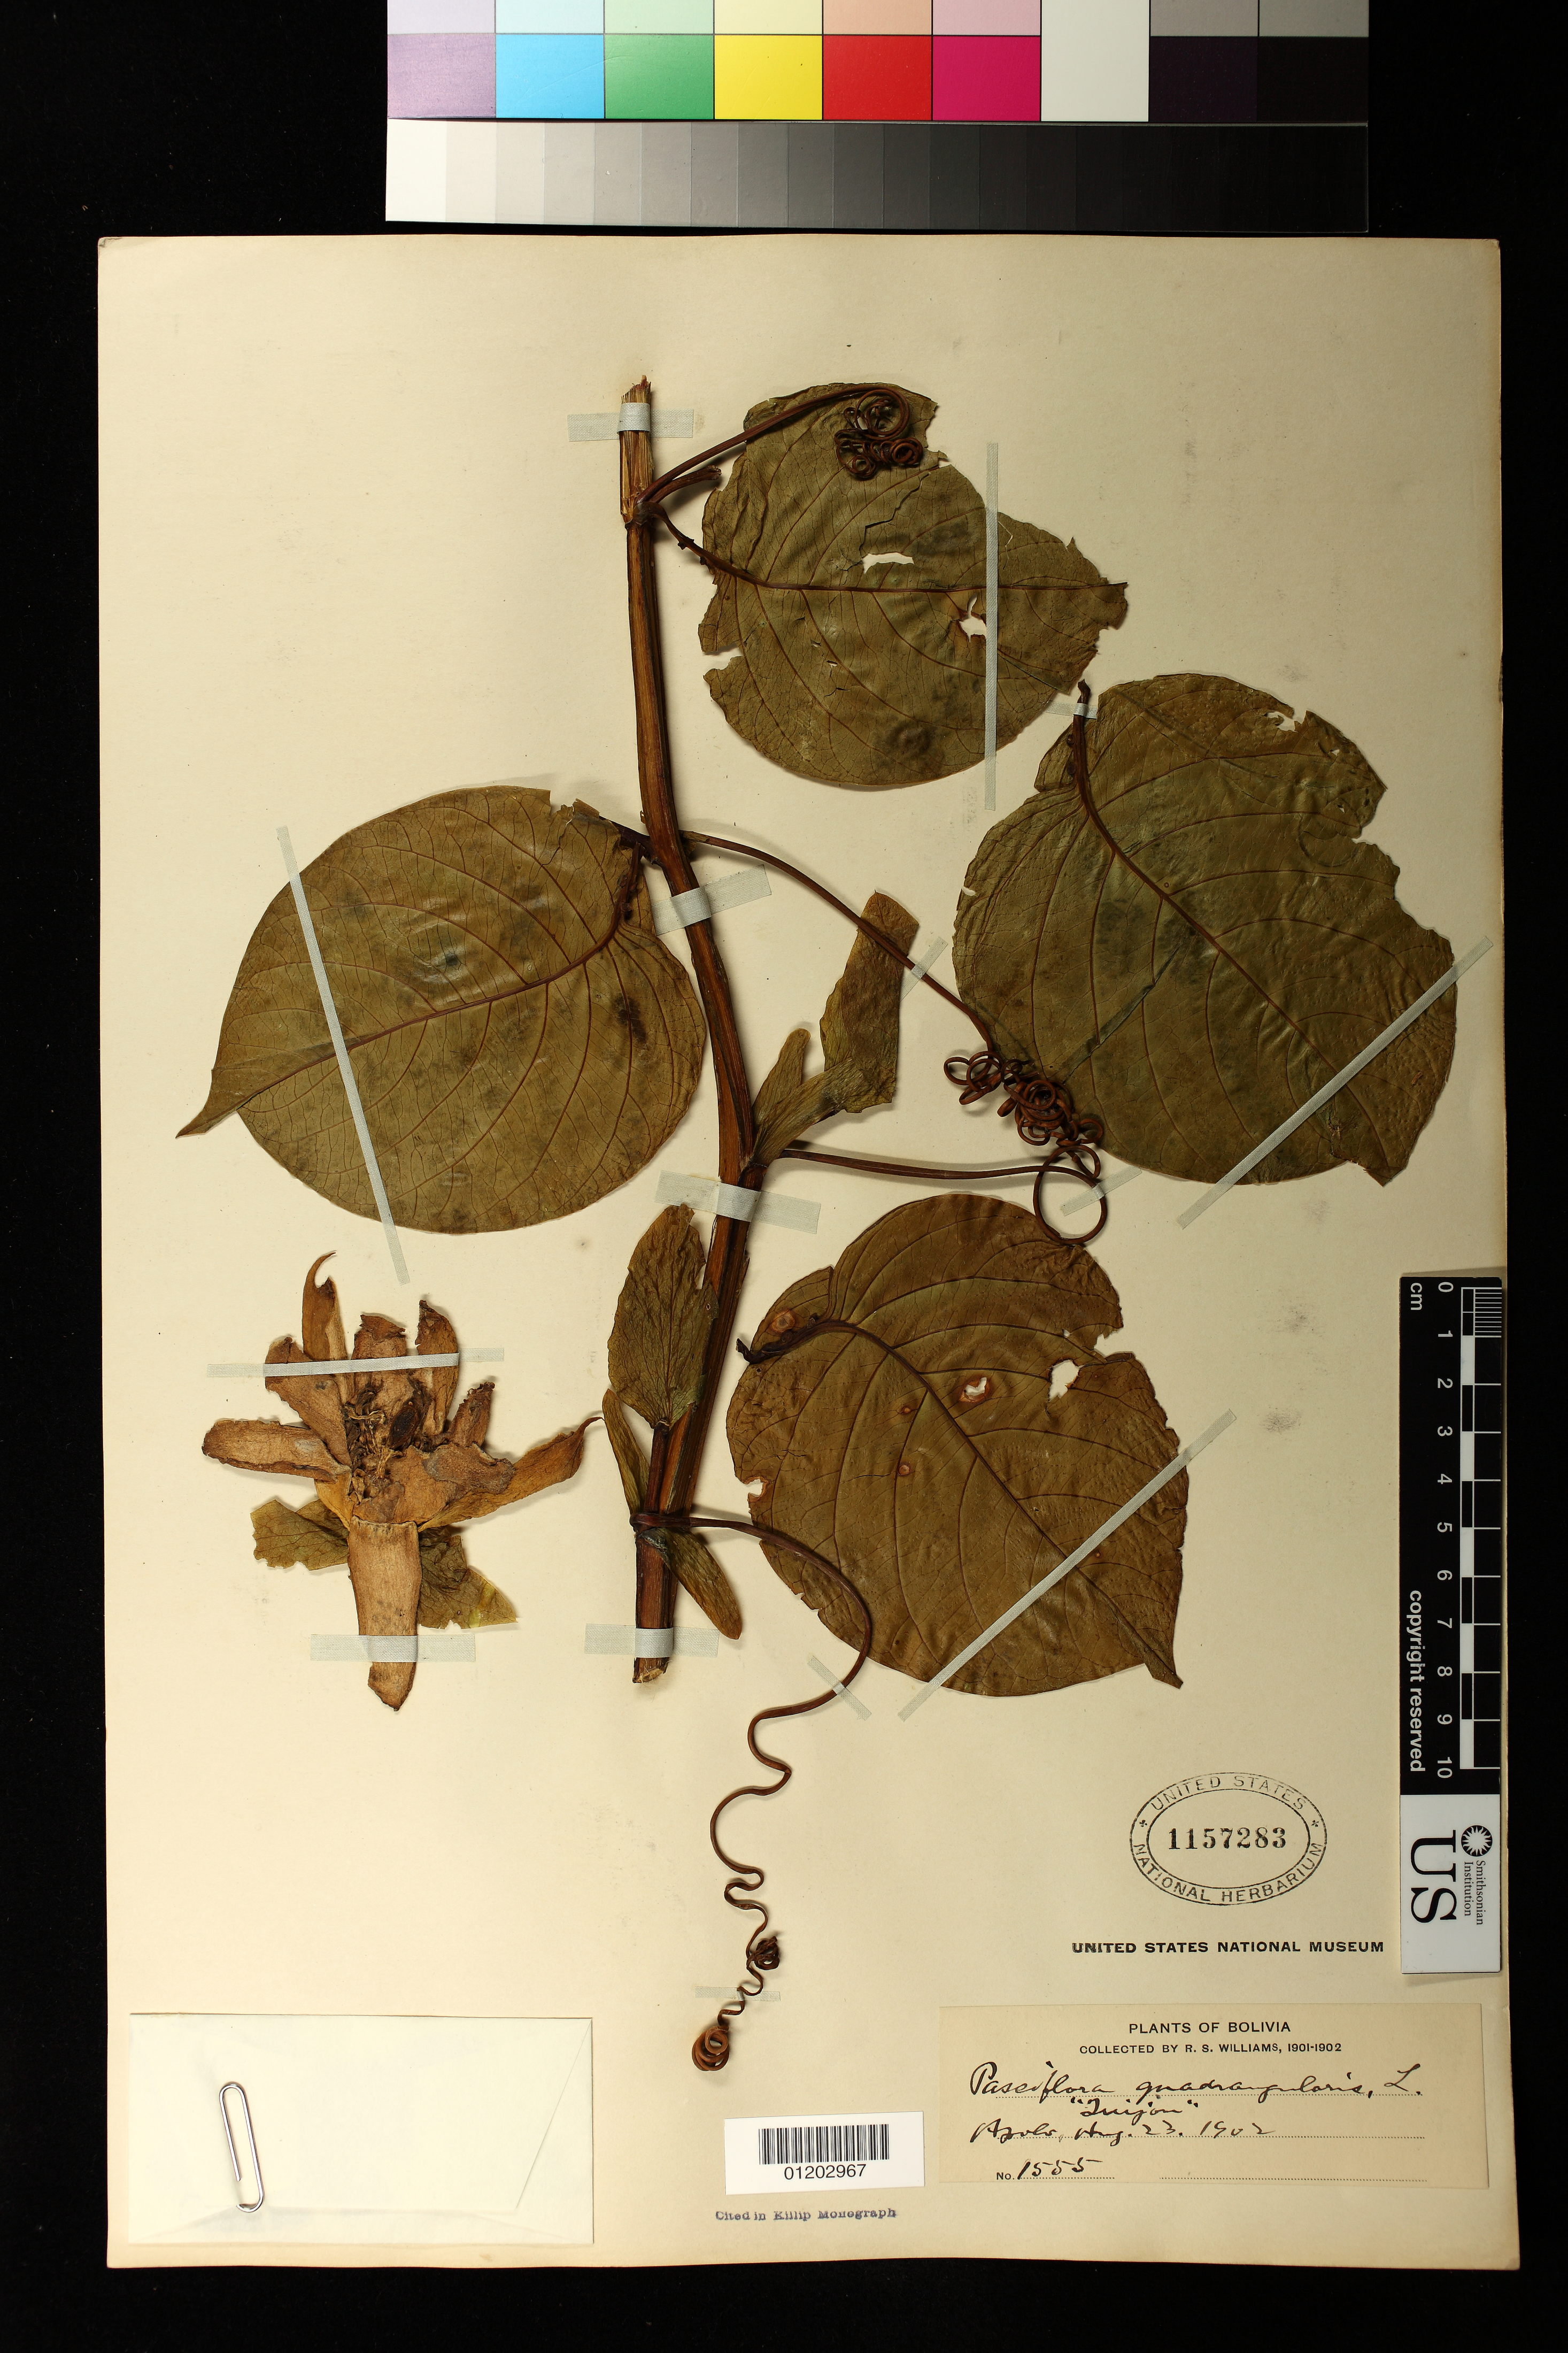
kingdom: Plantae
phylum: Tracheophyta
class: Magnoliopsida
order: Malpighiales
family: Passifloraceae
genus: Passiflora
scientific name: Passiflora quadrangularis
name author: L.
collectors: R. S. Williams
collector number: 1555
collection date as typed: Aug. 23, 1902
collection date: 1902-08-23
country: Bolivia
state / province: La Paz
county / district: Franz Tamayo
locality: Apolo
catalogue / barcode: US 1157283